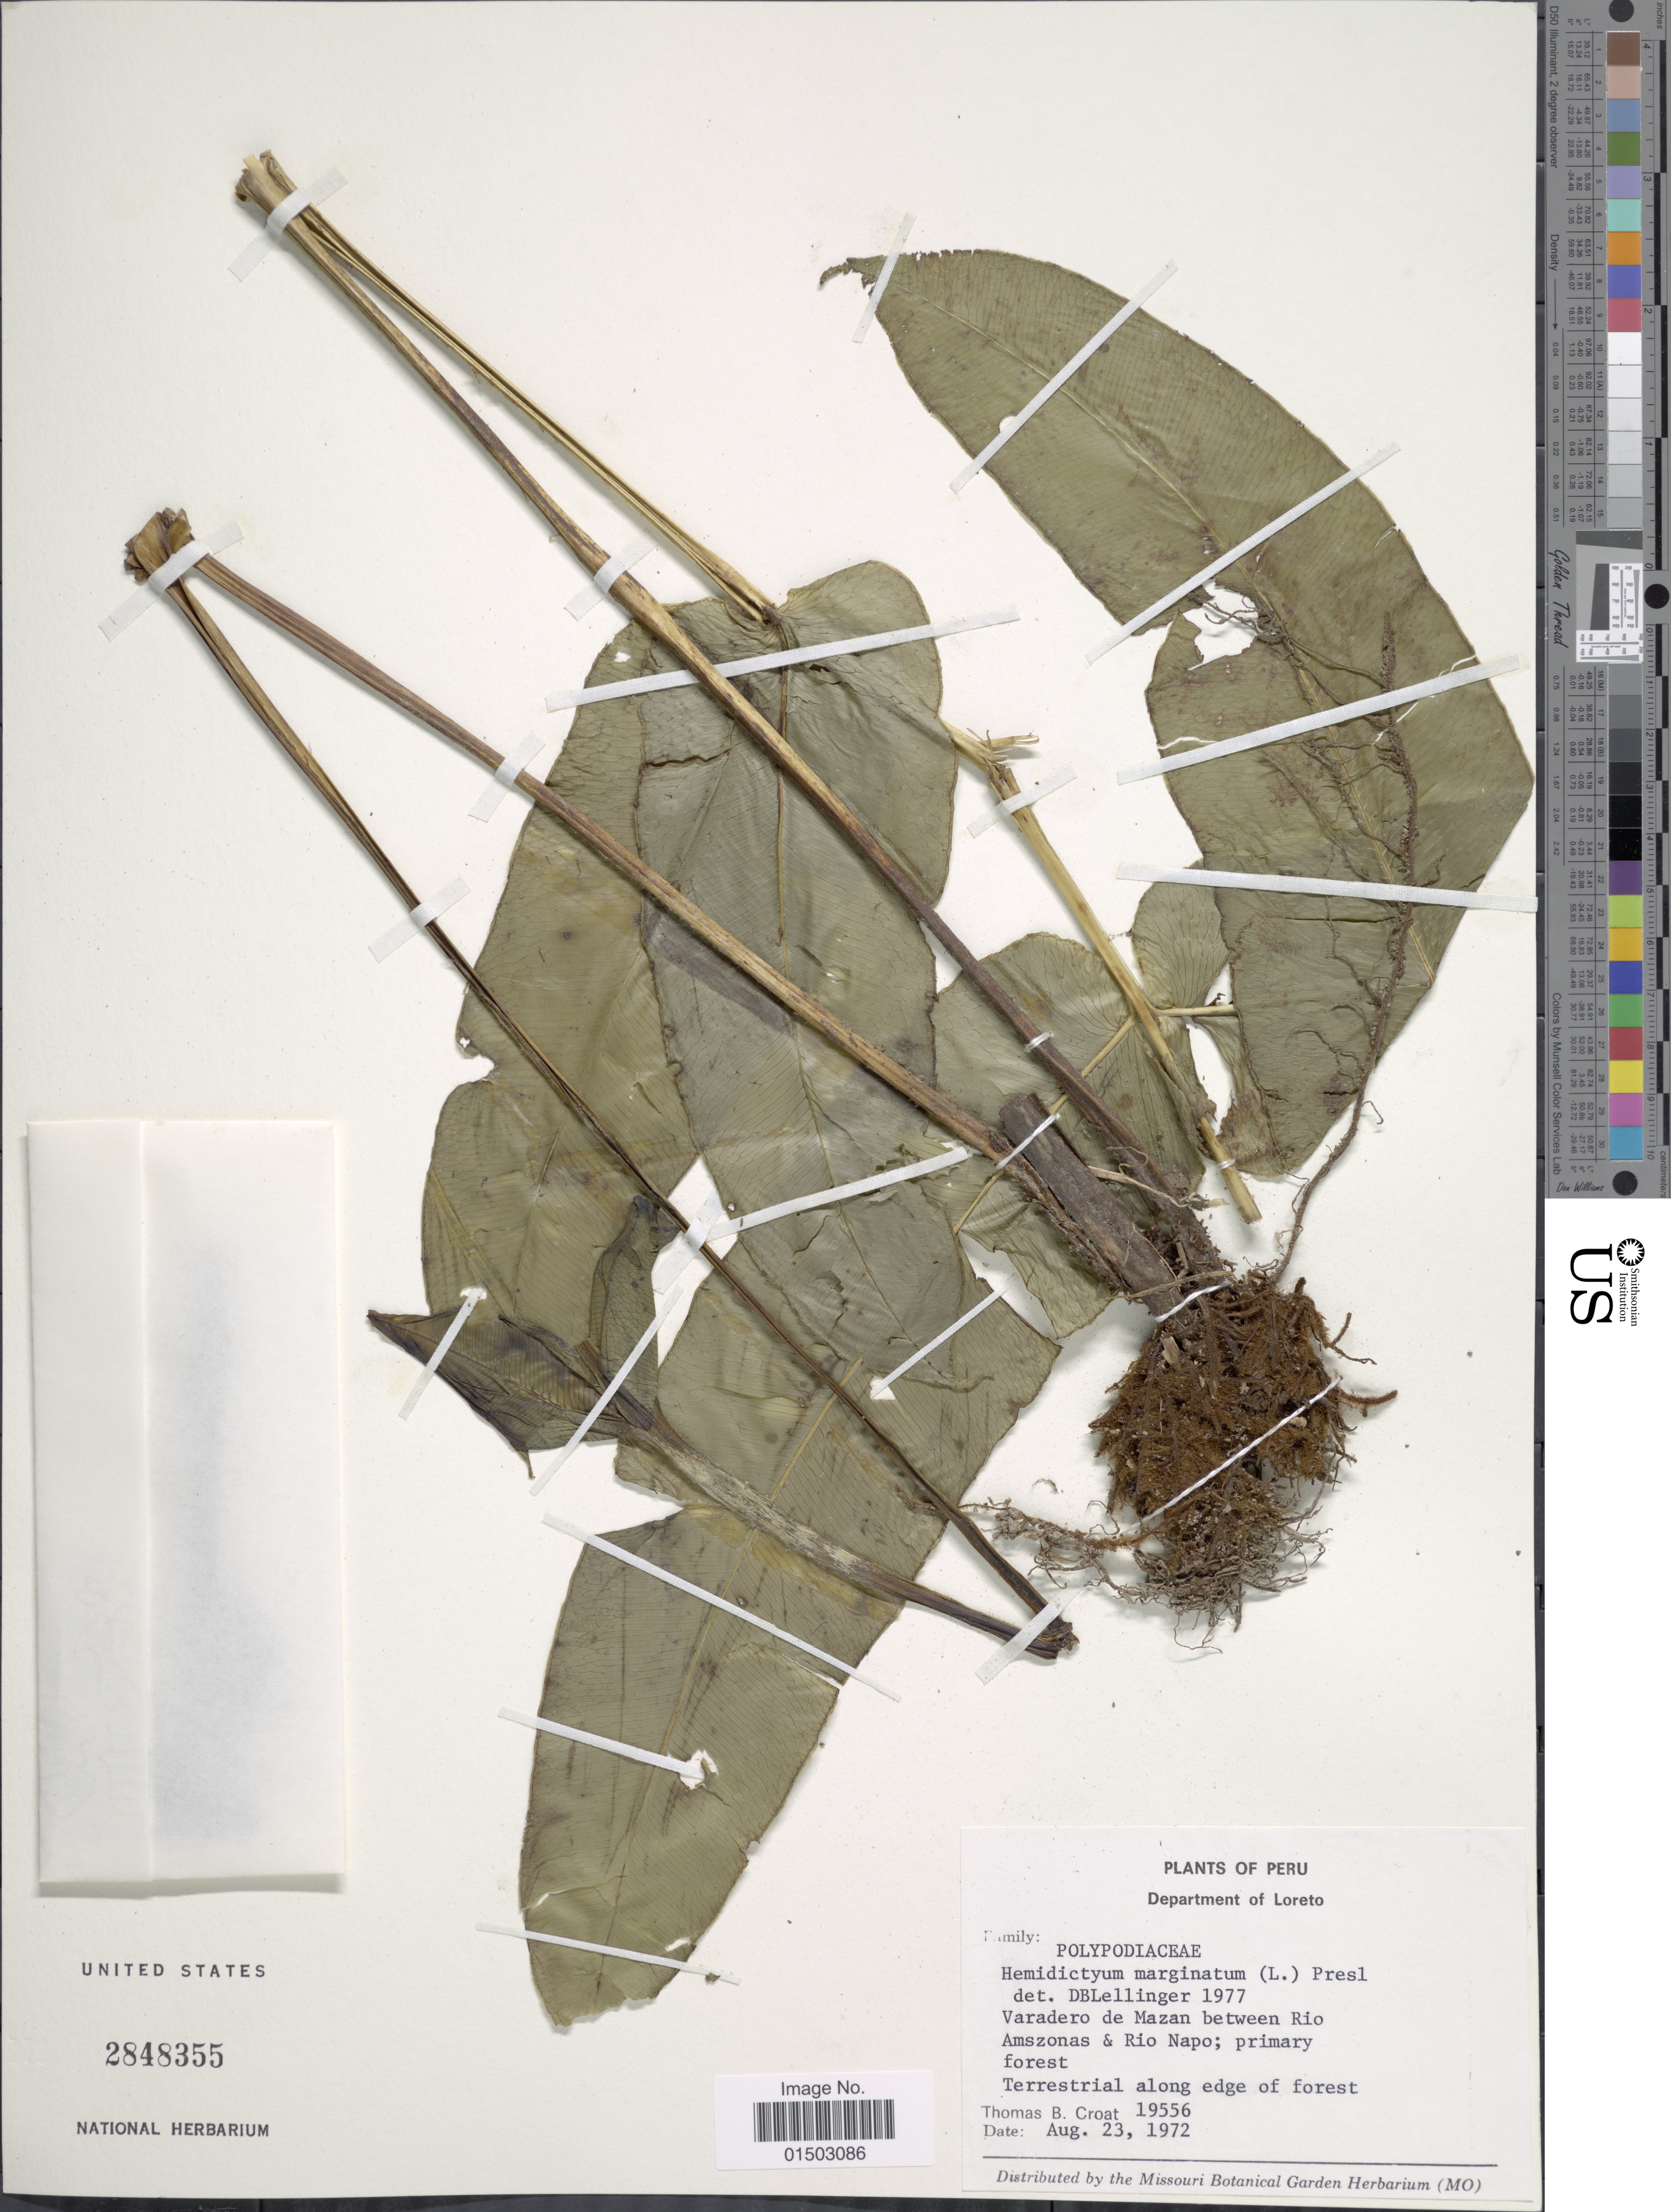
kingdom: Plantae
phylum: Tracheophyta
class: Polypodiopsida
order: Polypodiales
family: Hemidictyaceae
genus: Hemidictyum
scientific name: Hemidictyum marginatum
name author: (L.) C. Presl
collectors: T. B. Croat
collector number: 19556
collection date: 1972-08-23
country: Peru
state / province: Loreto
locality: Peru, Department of Loreto. Varadero de Mazan between Rio Amszonas & Rio Napo.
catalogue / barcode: US 2848355